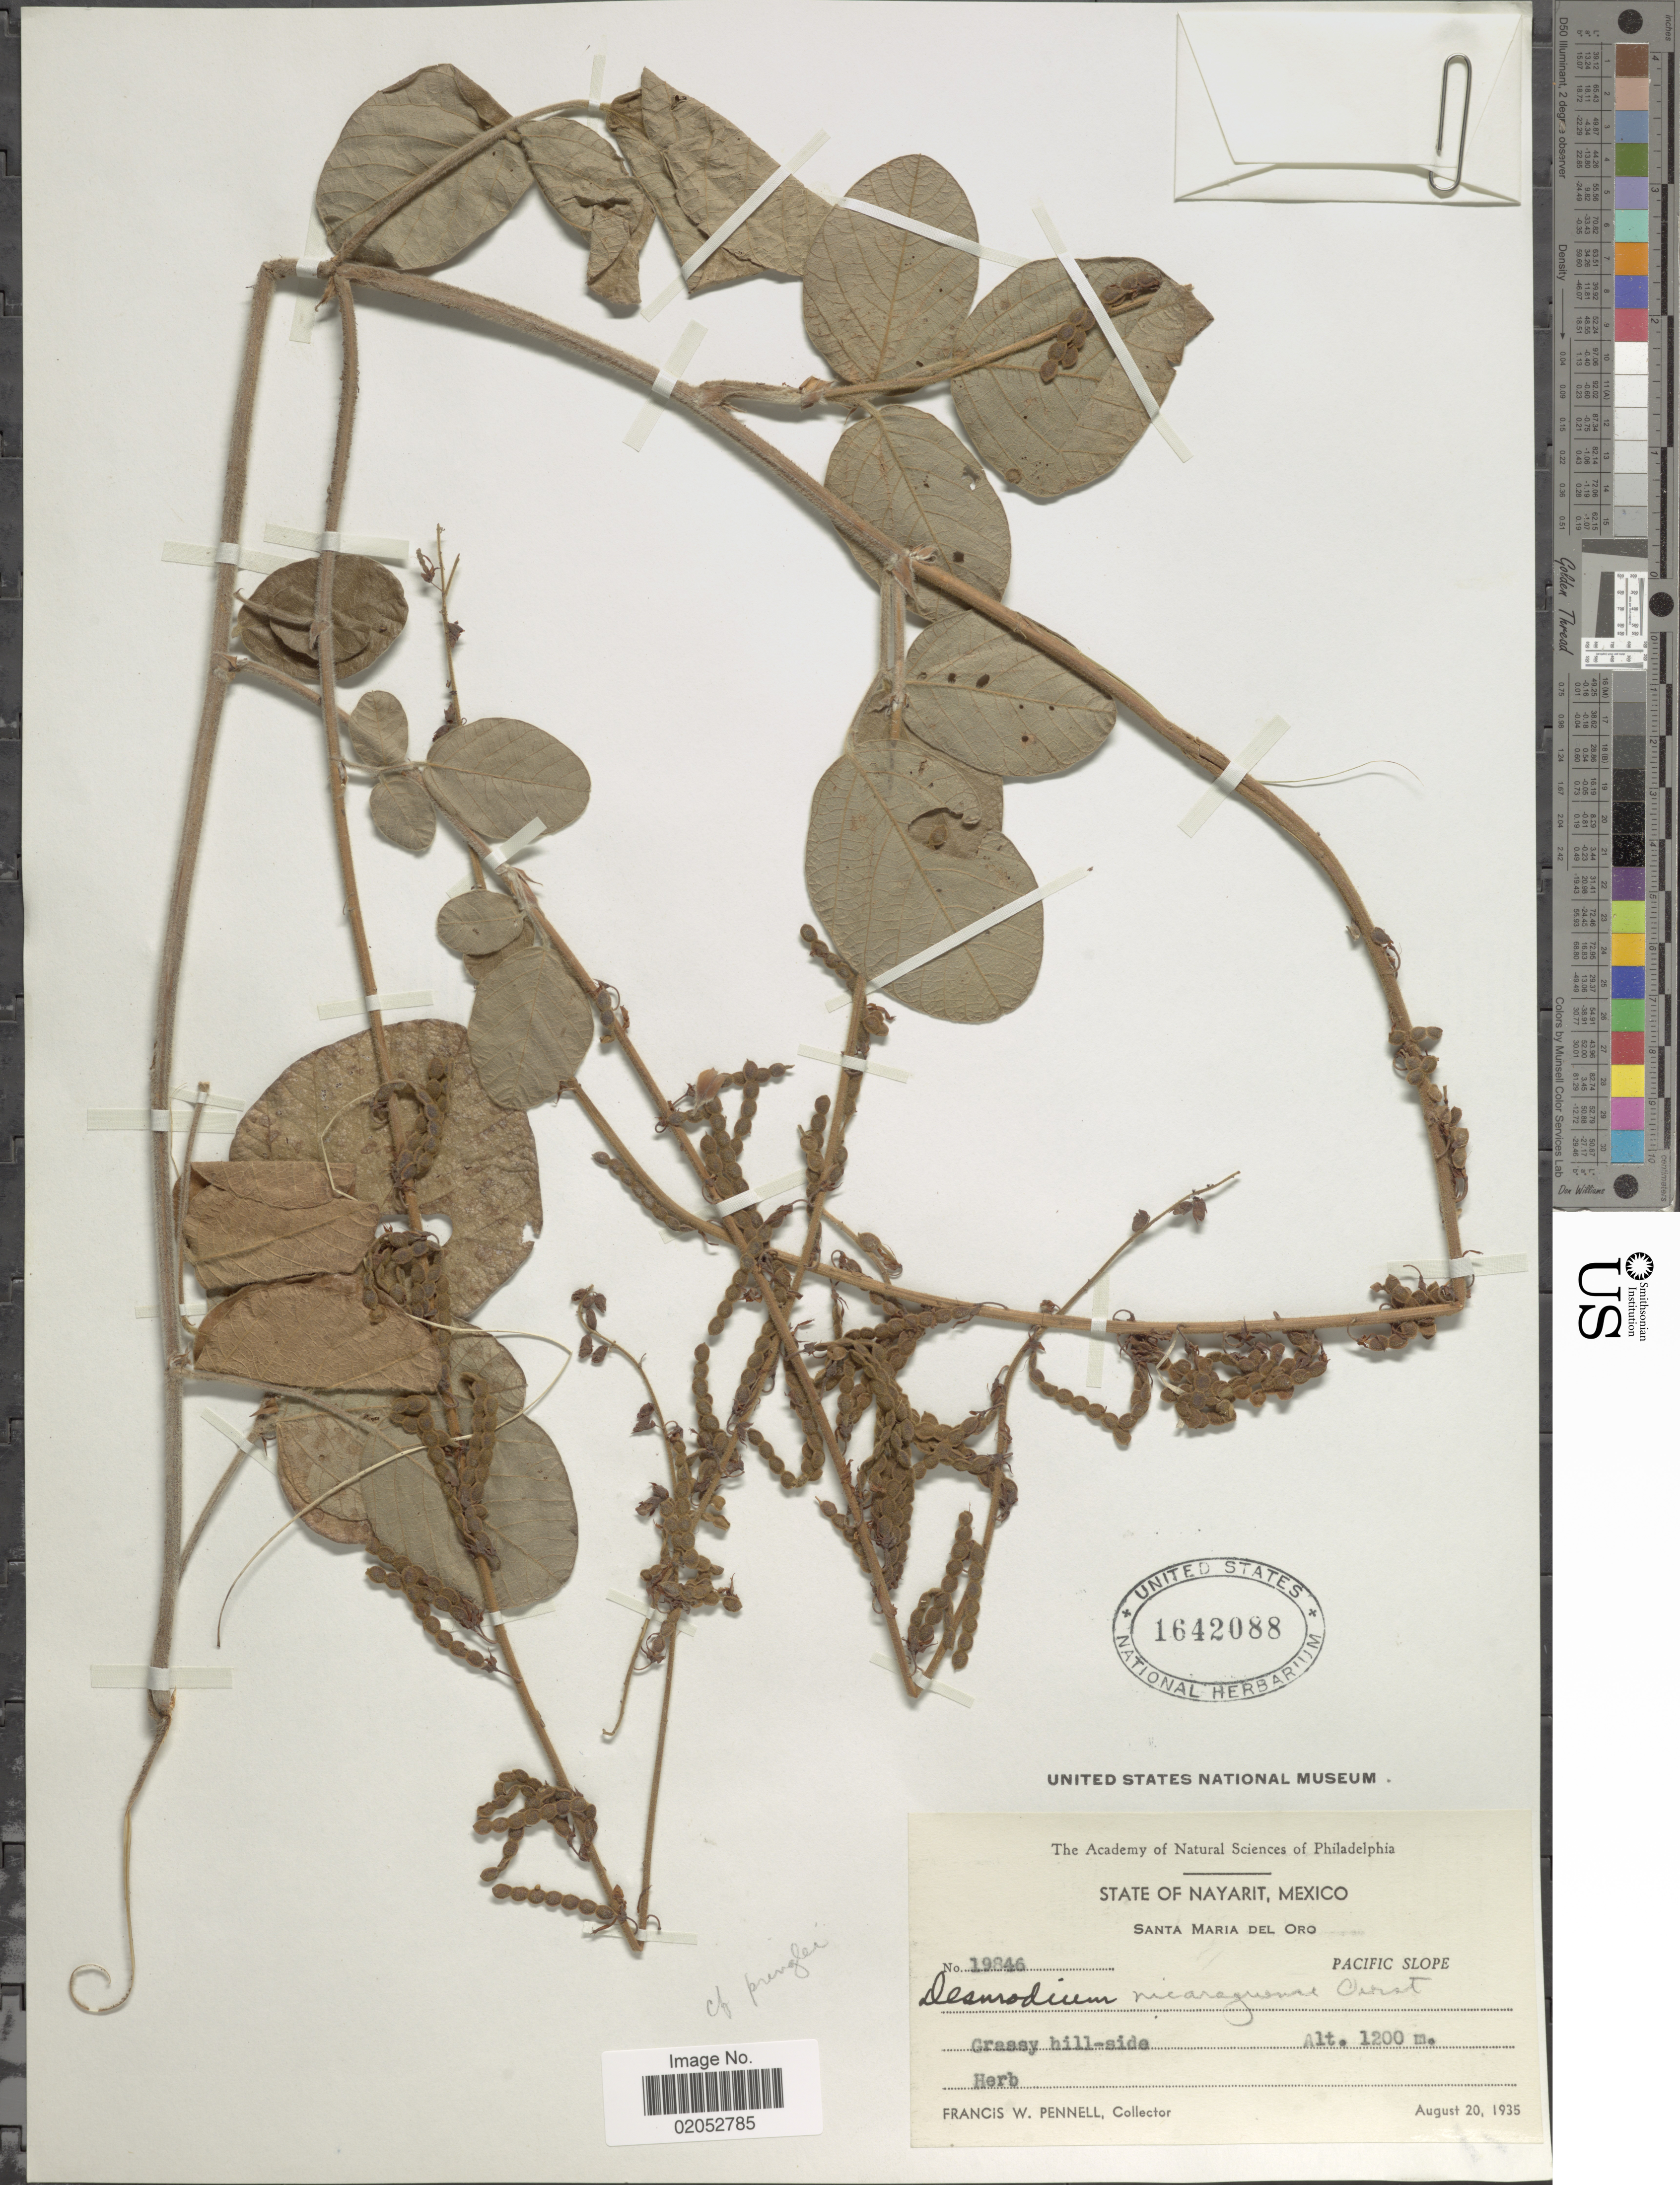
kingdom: Plantae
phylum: Tracheophyta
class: Magnoliopsida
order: Fabales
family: Fabaceae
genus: Desmodium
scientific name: Desmodium pringlei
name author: S. Watson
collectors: F. W. Pennell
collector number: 19846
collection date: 1935-08-20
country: Mexico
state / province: Nayarit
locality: Santa Maria del Oro, Pacific Slope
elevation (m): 1200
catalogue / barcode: US 1642088